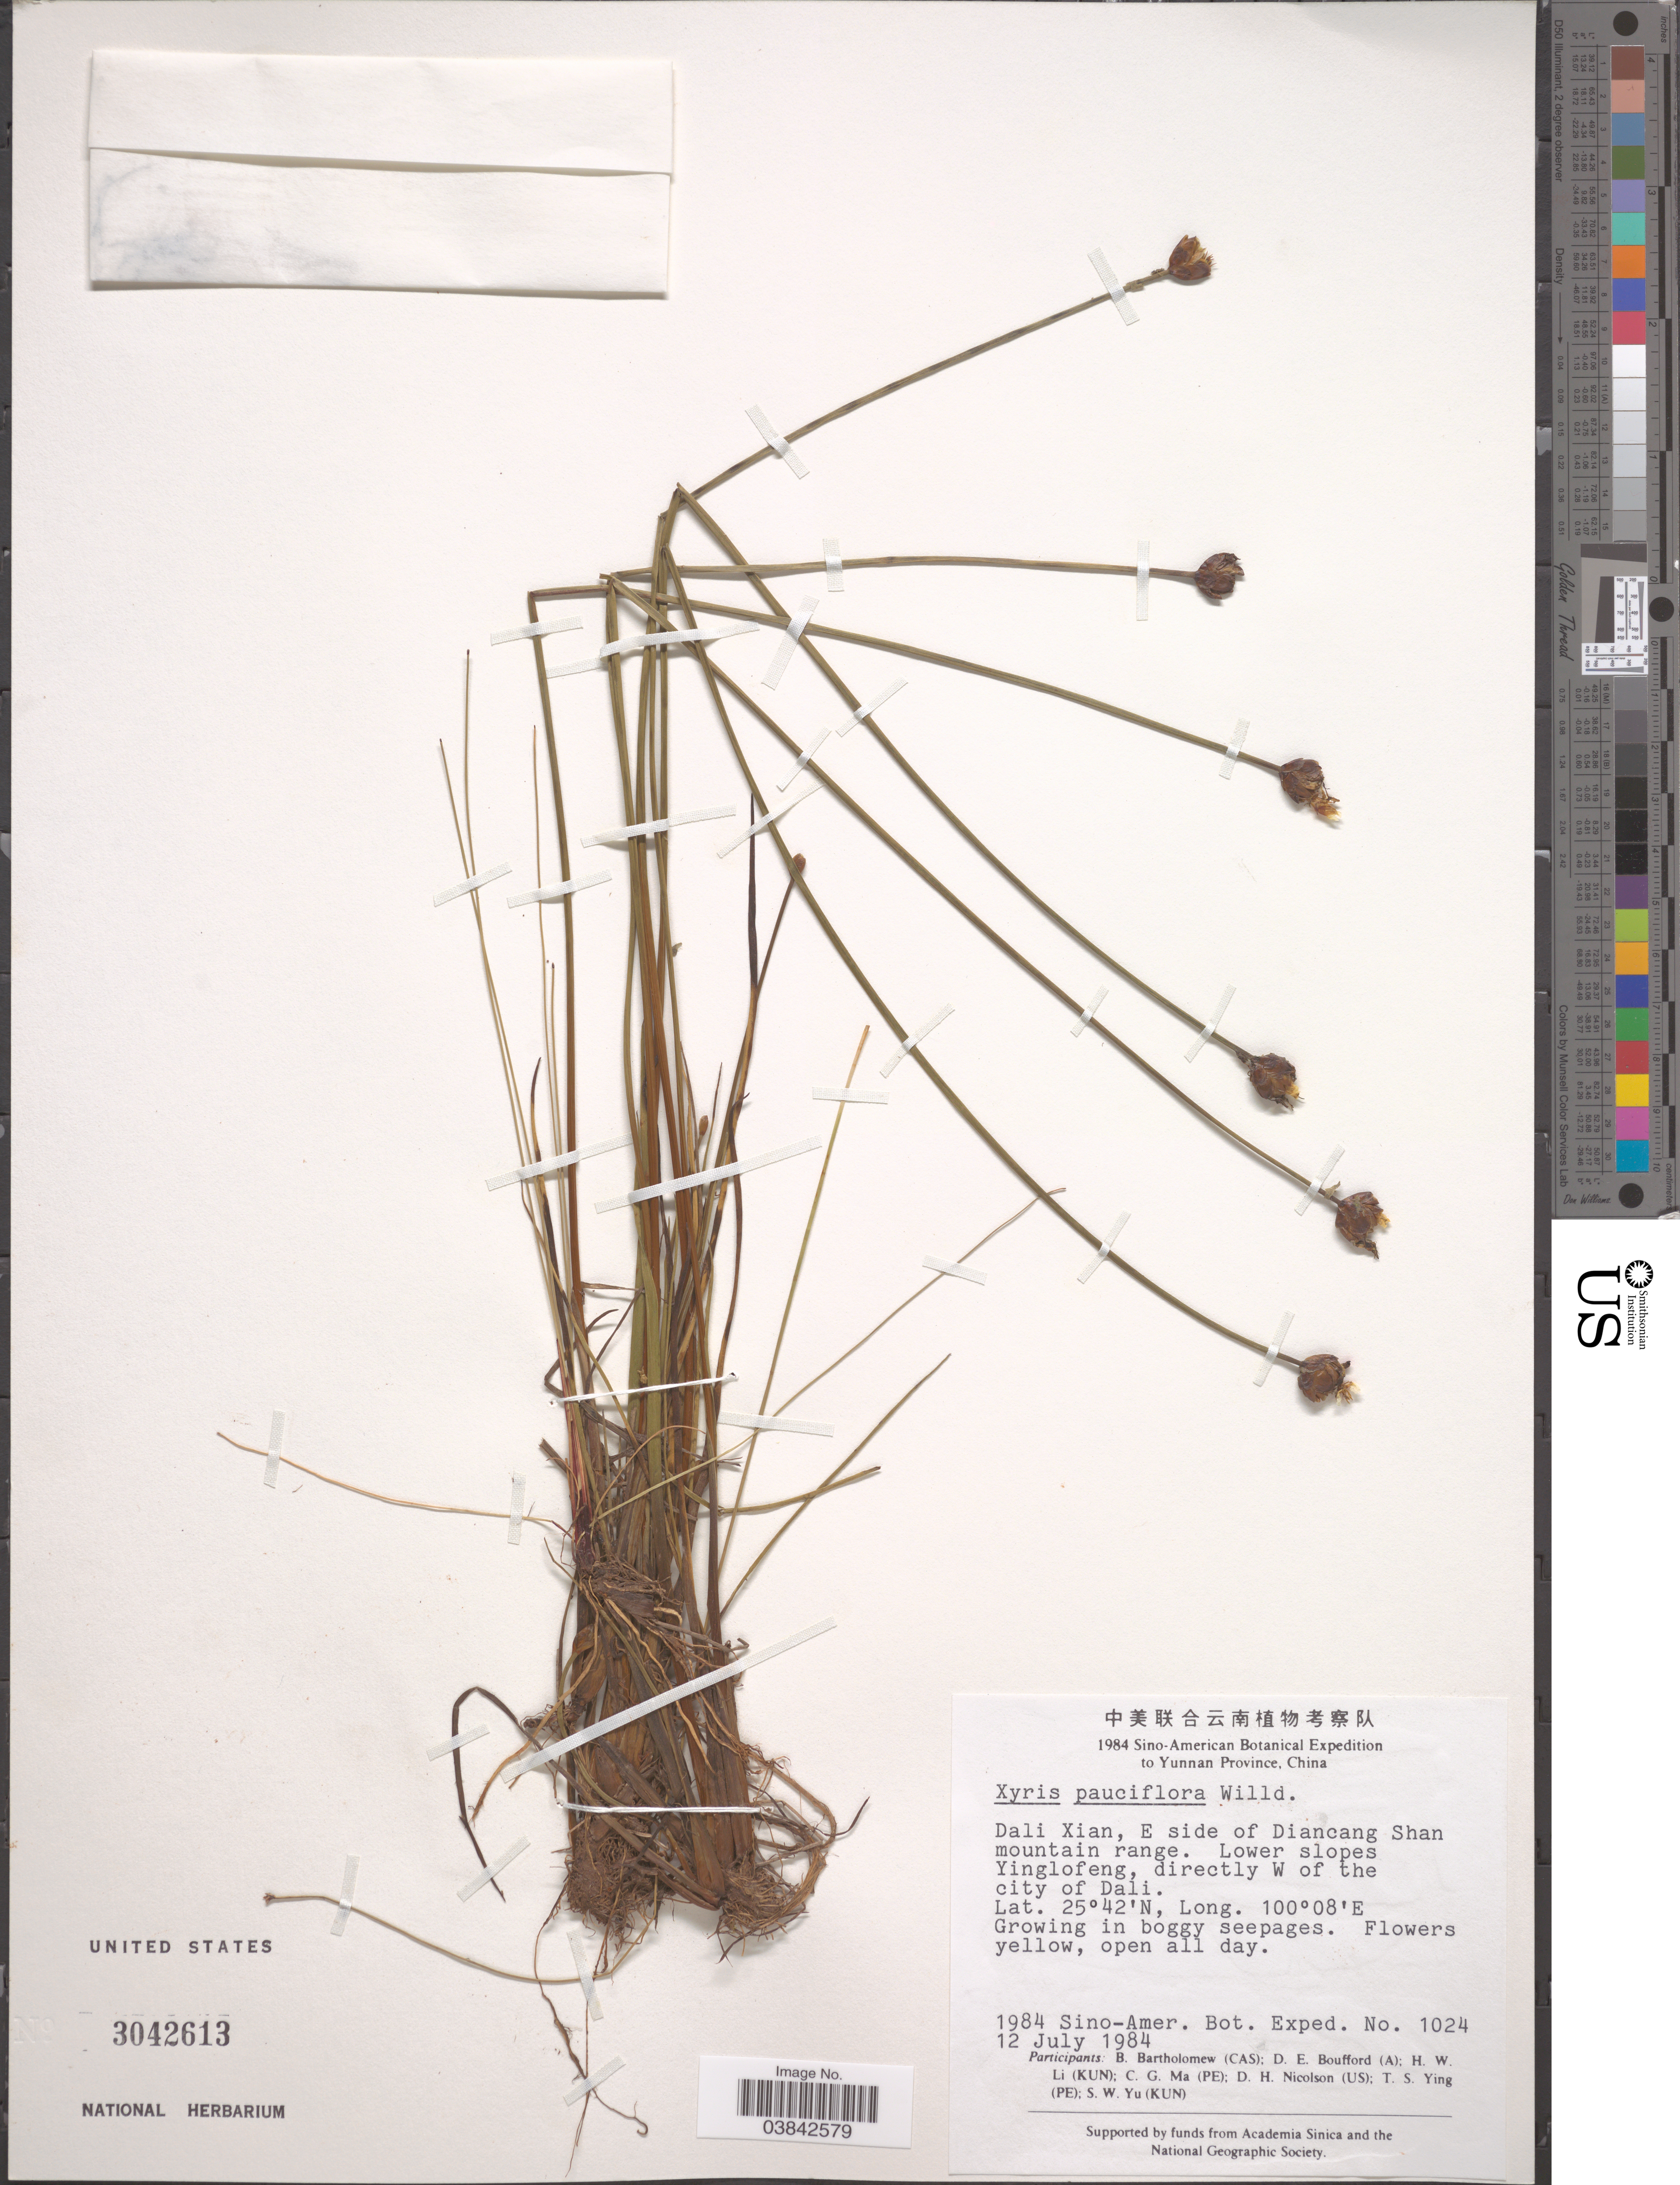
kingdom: Plantae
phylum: Tracheophyta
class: Liliopsida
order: Poales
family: Xyridaceae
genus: Xyris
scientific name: Xyris pauciflora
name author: Willd.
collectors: Sino-Amer. Bot. Exped. 1984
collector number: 1024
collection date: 1984-07-12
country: China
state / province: Yunnan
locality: Dali Xian, E side of Diancang Shan mountain range. Lower slopes Yinglofeng, directly W of the city of Dali.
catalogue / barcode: US 3042613